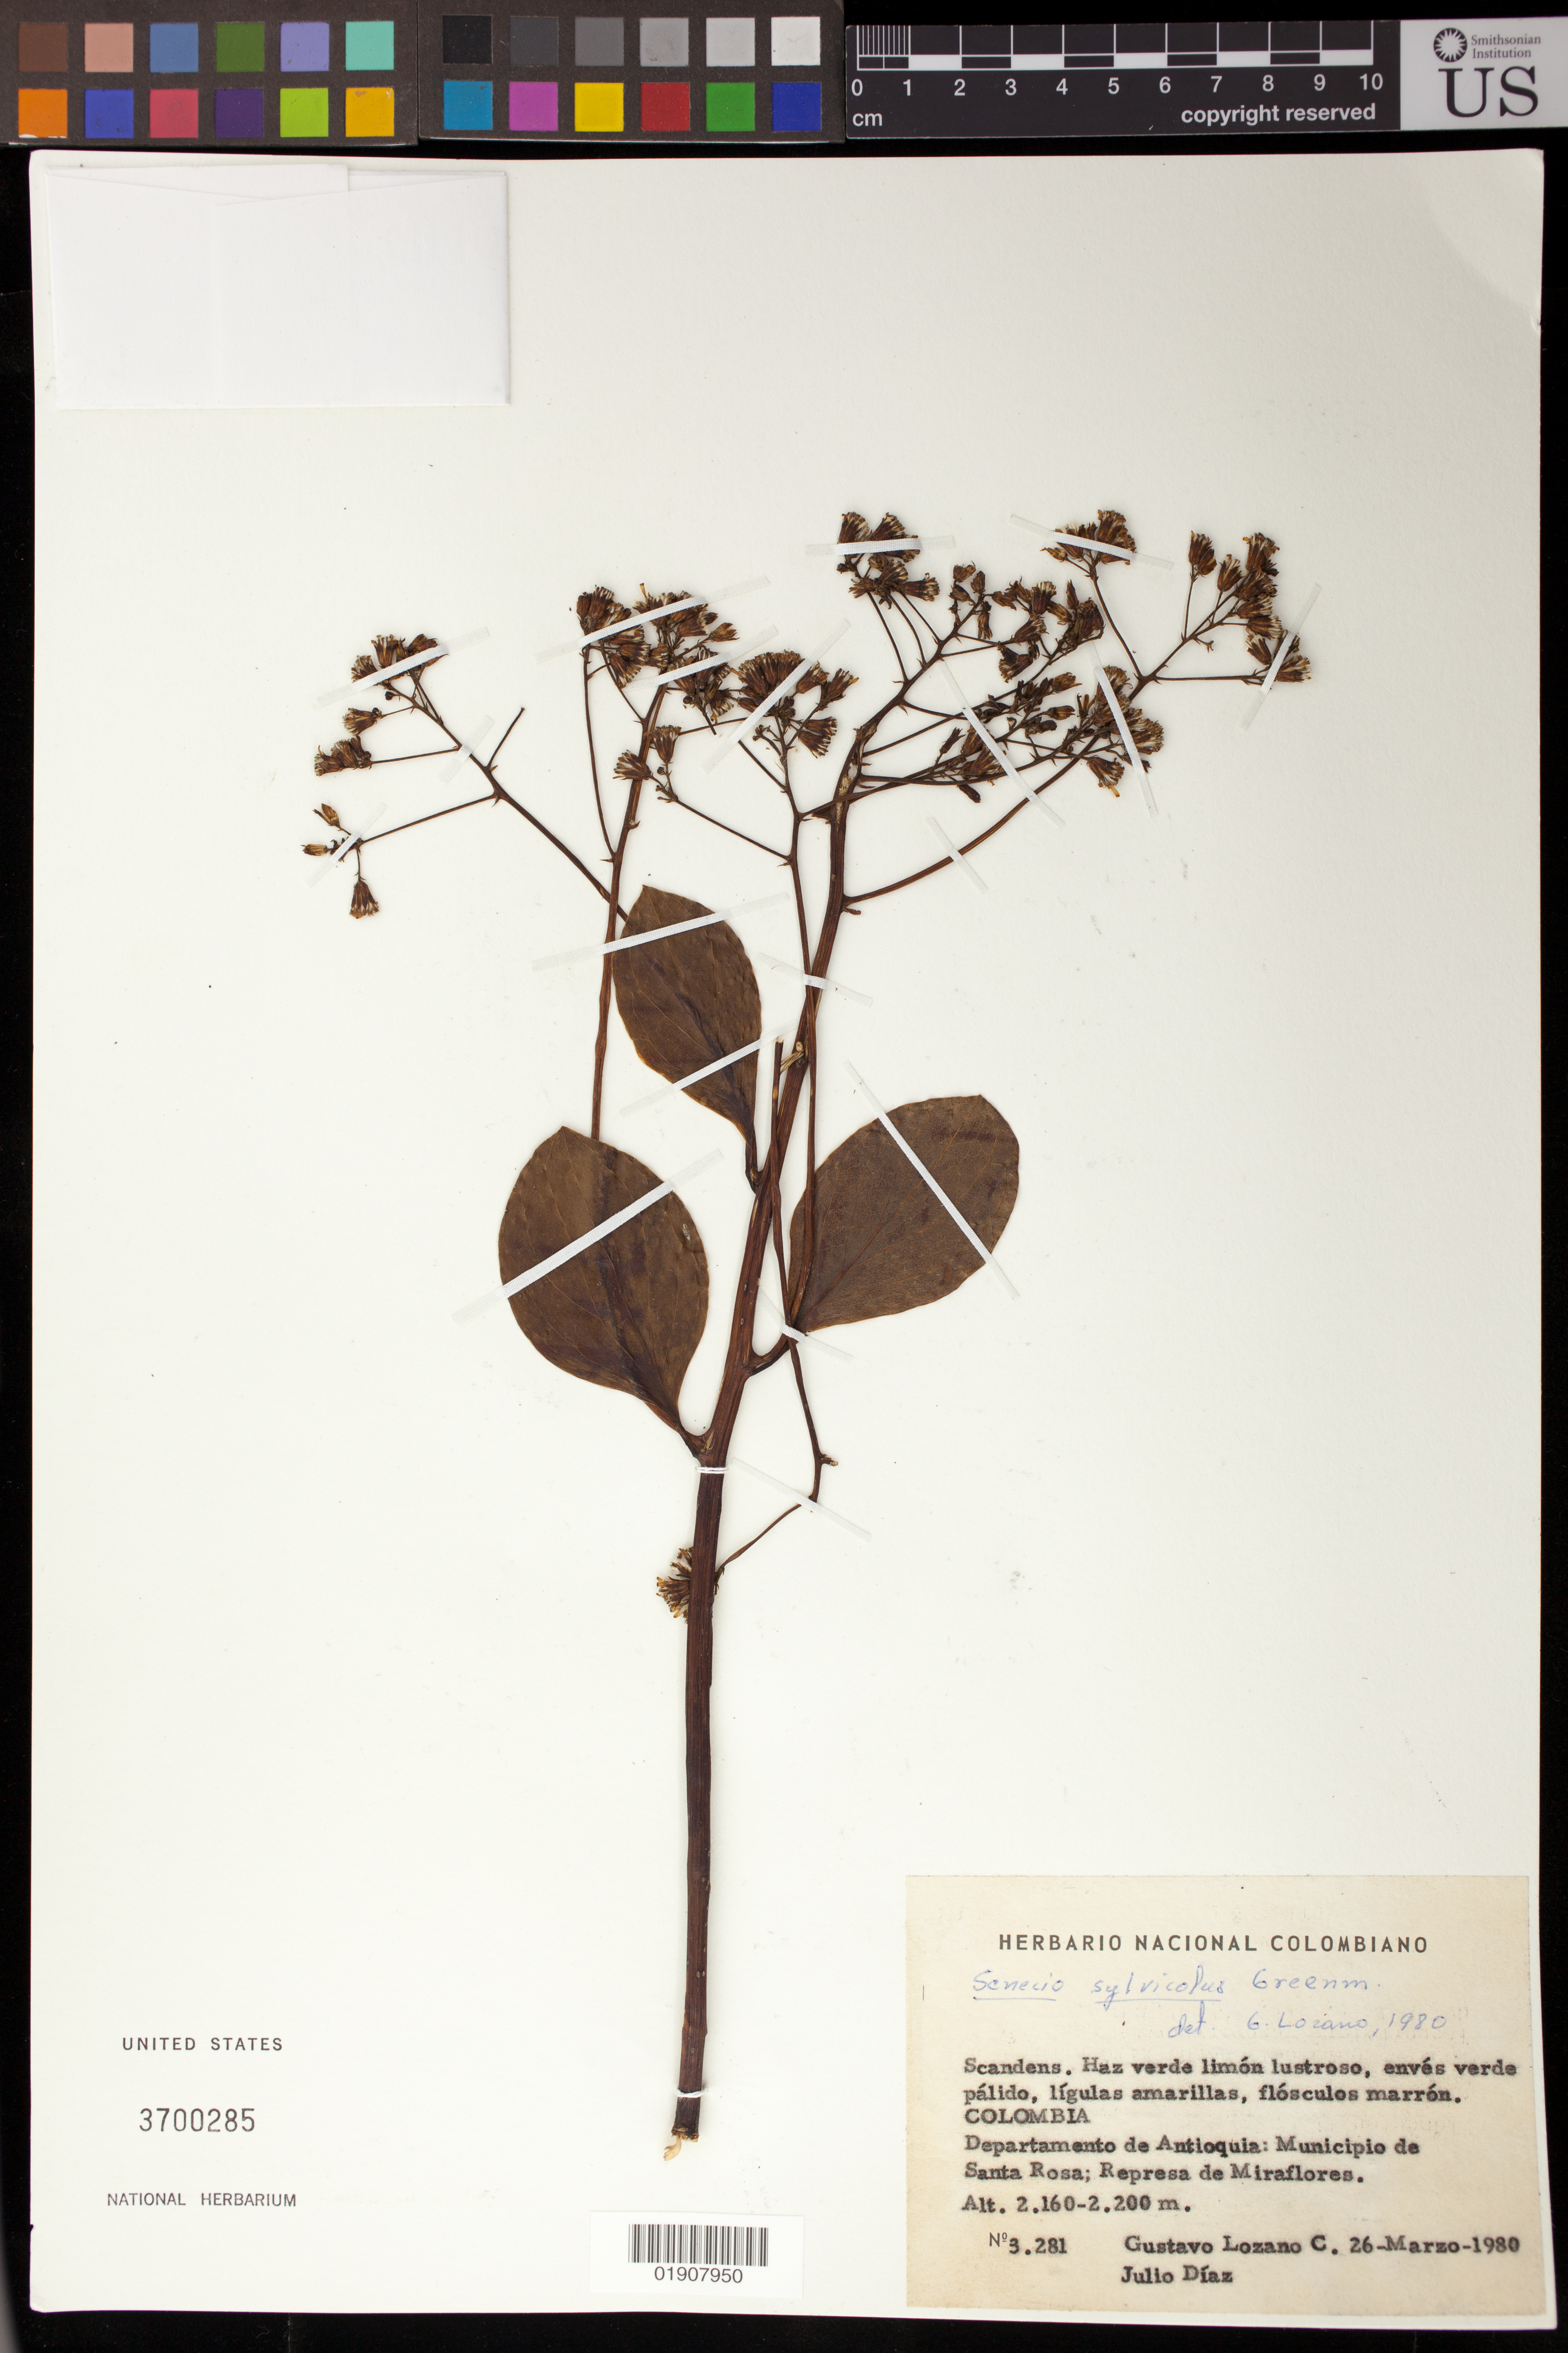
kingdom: Plantae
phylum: Tracheophyta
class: Magnoliopsida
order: Asterales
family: Asteraceae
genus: Senecio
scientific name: Senecio sylvicola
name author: Greenm.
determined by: Lozano-Contreras, G.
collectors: G. Lozano-Contreras & J. Diaz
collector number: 3281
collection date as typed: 26 Marzo 1980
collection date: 1980-03-26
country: Colombia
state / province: Antioquia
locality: Municipio de Santa Rosa; Represa de Miraflores.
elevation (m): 2160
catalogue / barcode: US 3700285